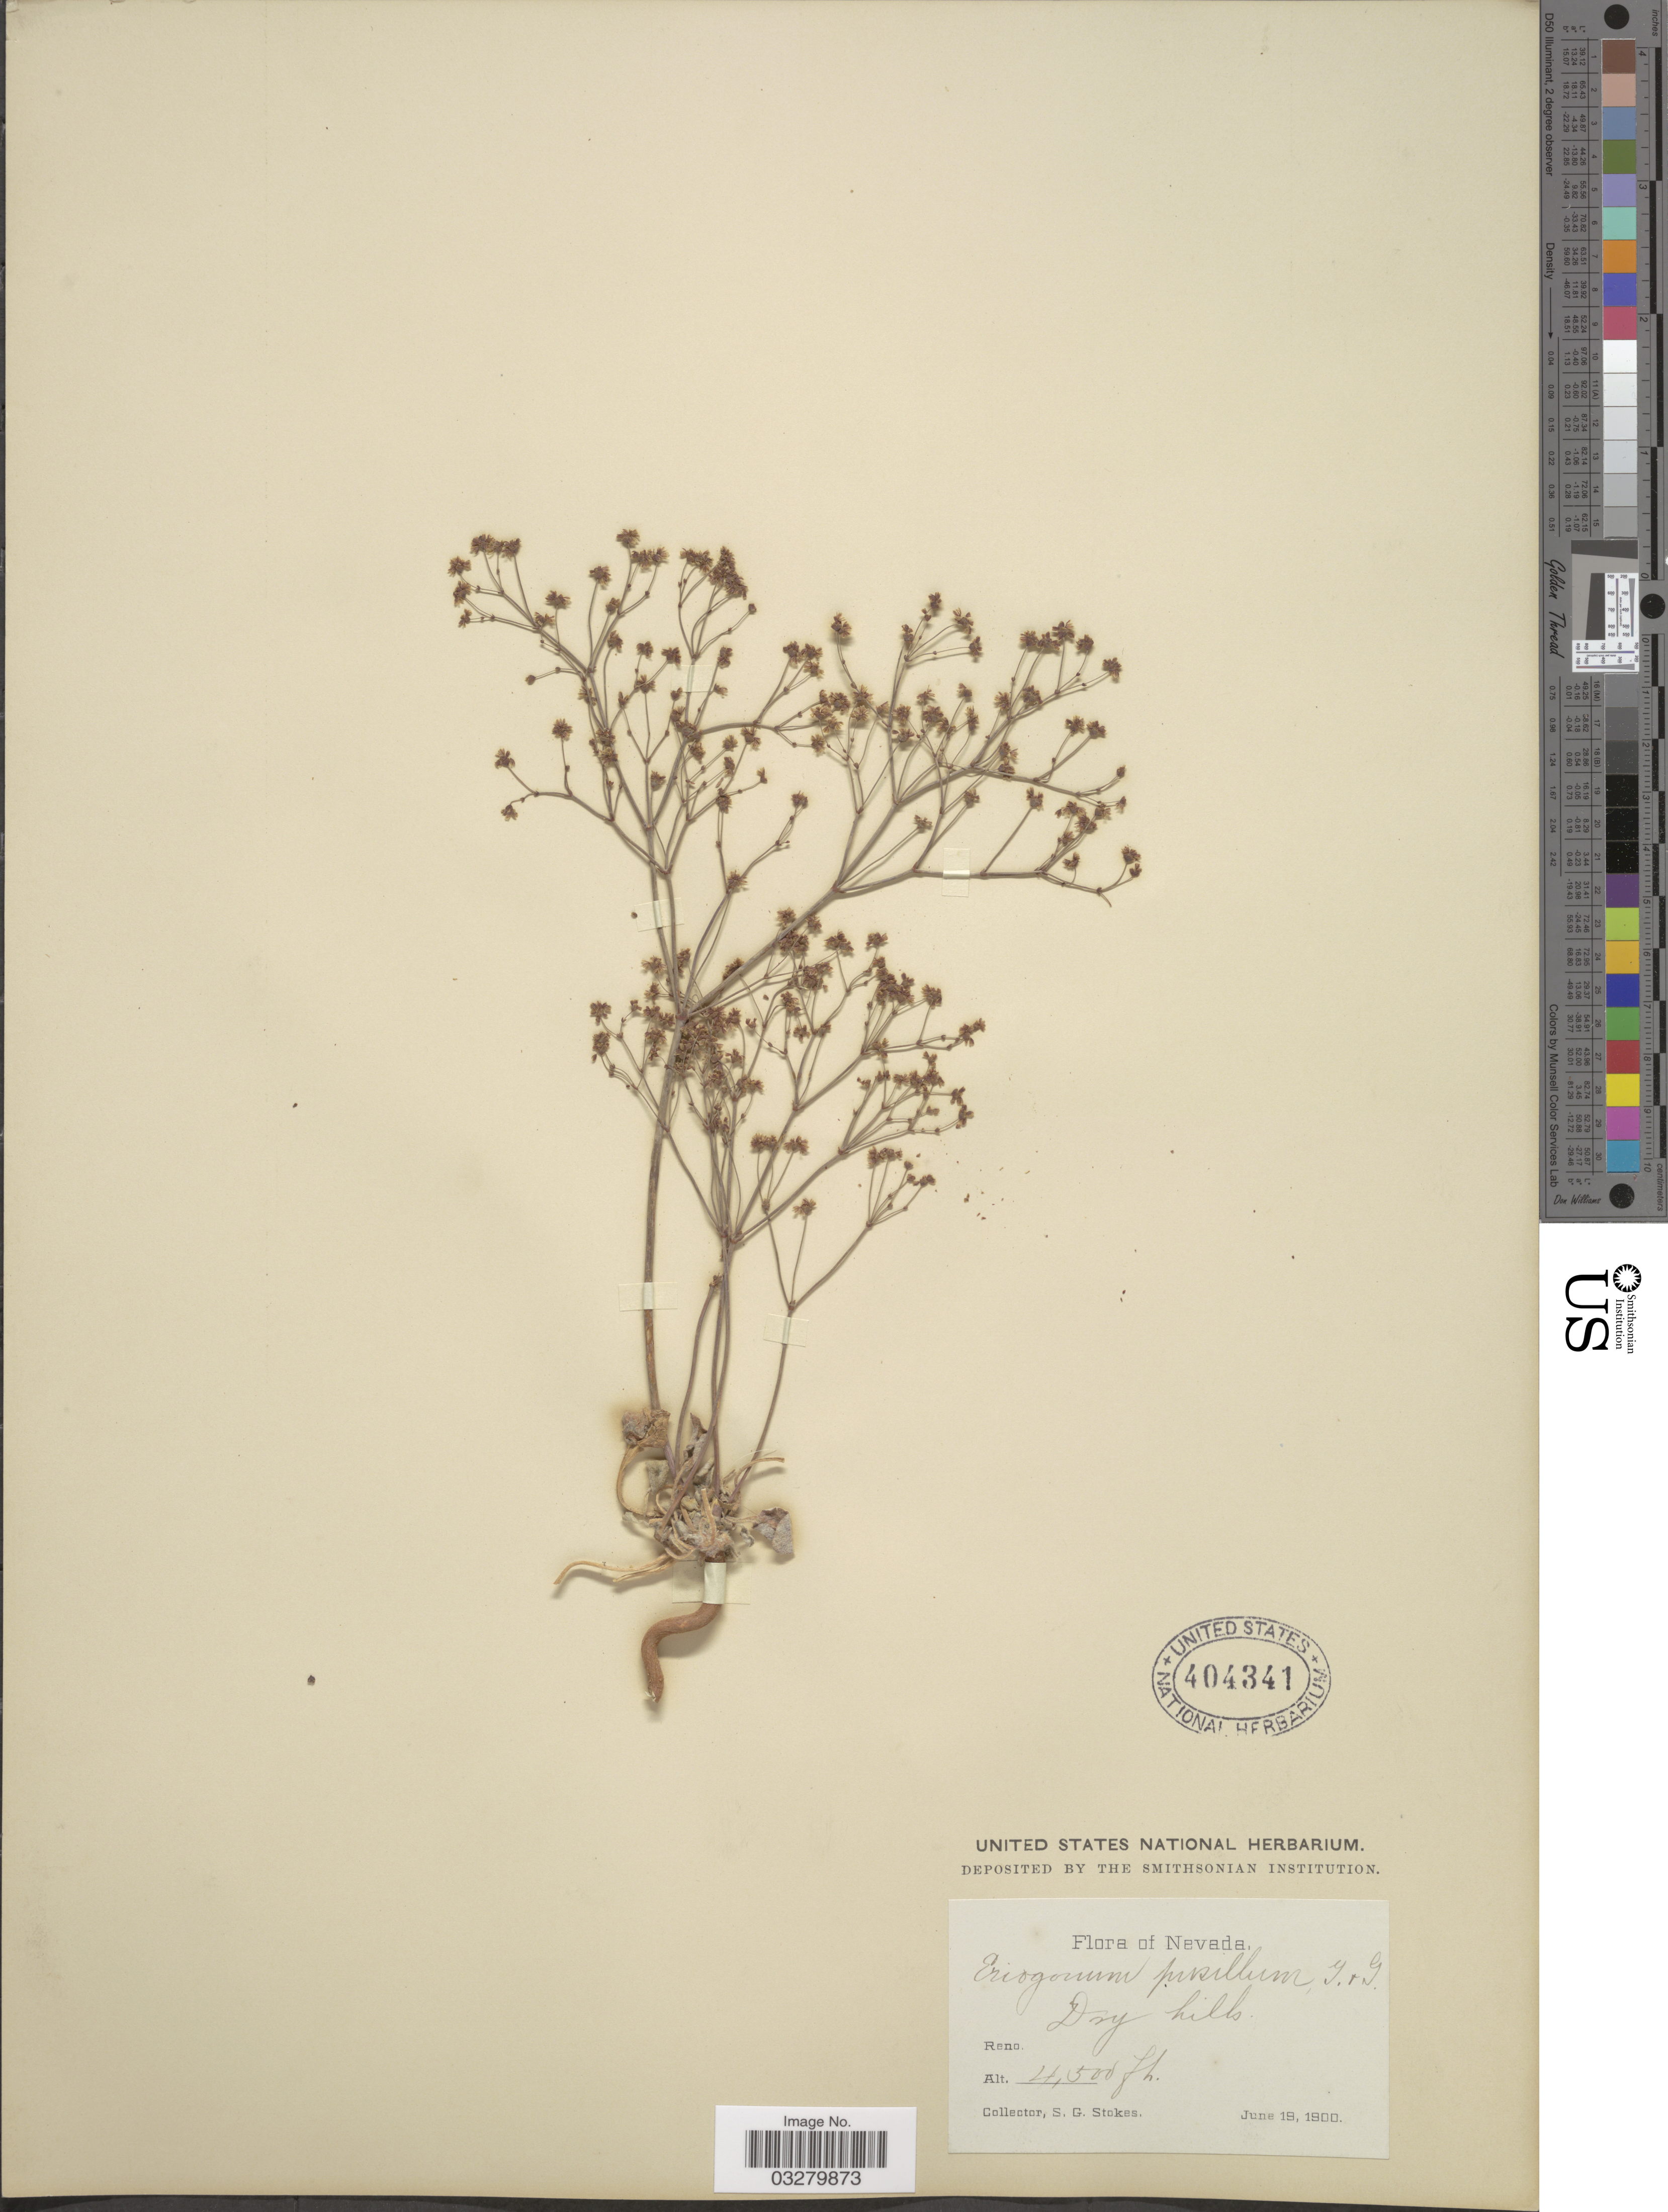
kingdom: Plantae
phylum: Tracheophyta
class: Magnoliopsida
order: Caryophyllales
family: Polygonaceae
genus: Eriogonum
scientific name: Eriogonum pusillum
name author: Torr. & A. Gray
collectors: S. G. Stokes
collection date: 1900-06-19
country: United States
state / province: Nevada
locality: Reno.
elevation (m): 1372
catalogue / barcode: US 404341